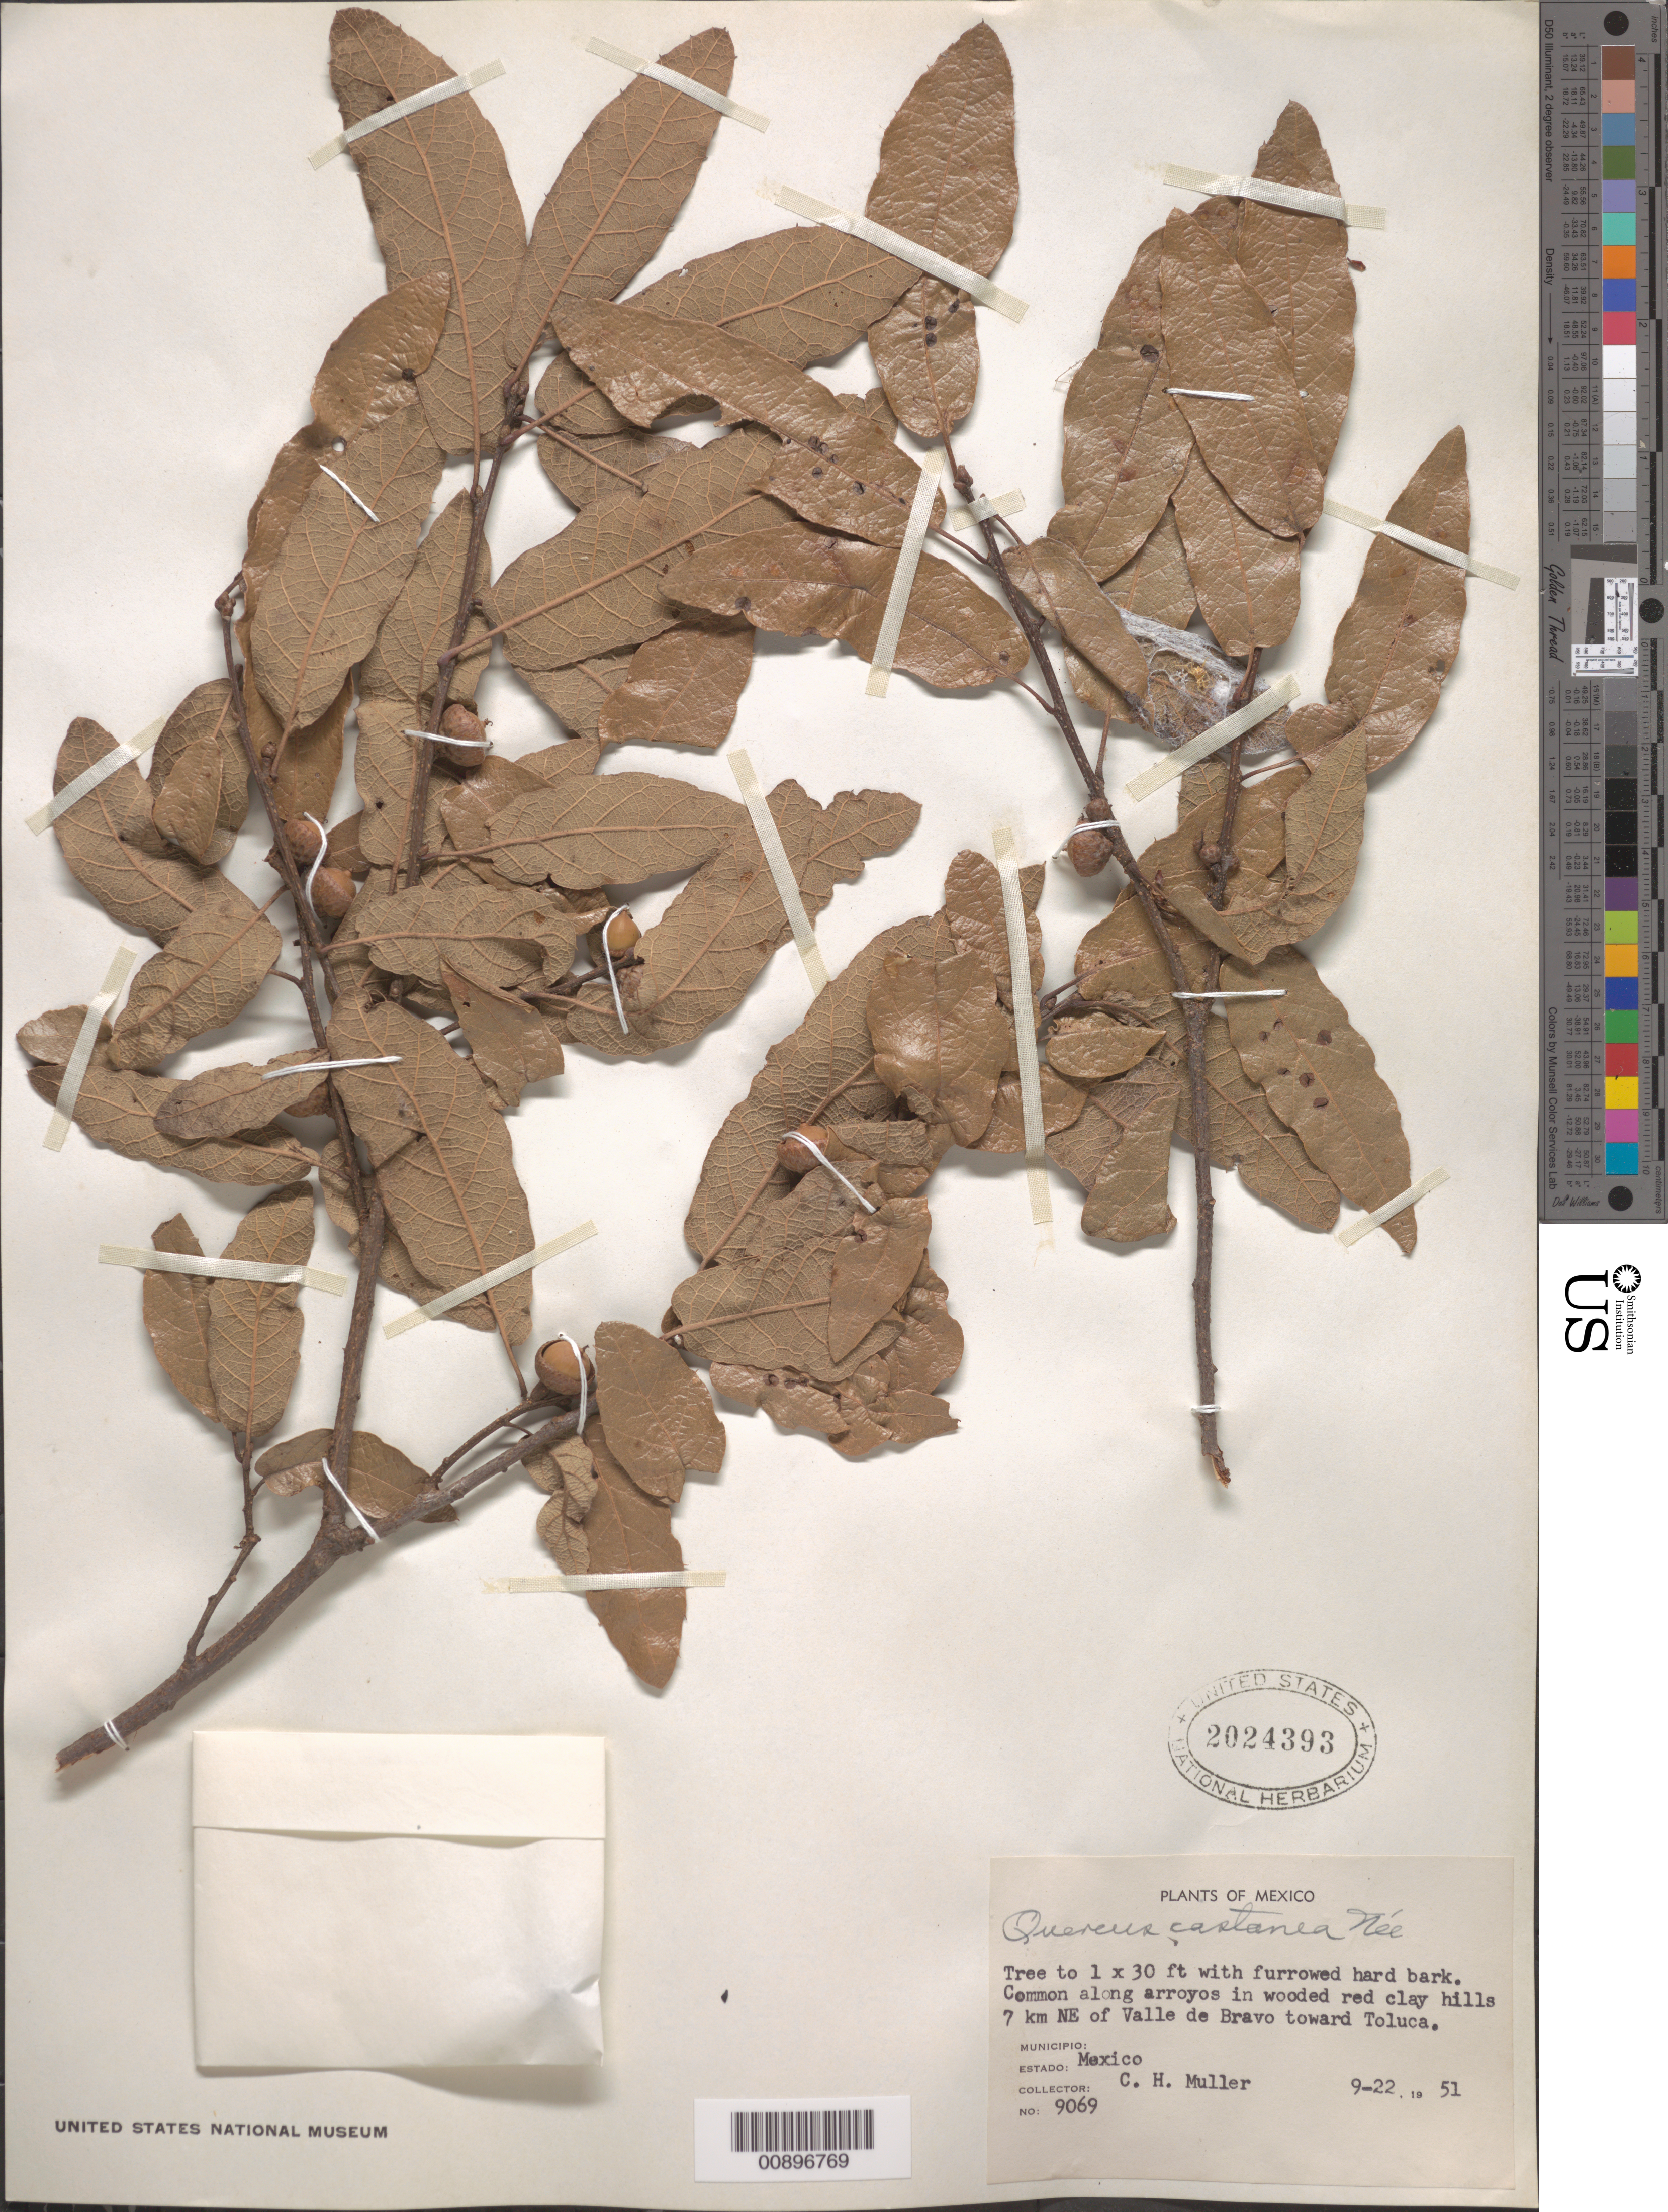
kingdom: Plantae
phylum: Tracheophyta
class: Magnoliopsida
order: Fagales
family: Fagaceae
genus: Quercus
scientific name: Quercus castanea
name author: Née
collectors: C. H. Muller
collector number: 9069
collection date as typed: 22 Sep 1951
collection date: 1951-09-22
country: Mexico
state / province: México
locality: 7 km. NE of Valle de Bravo toward Toluca. Estado de México.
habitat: Common along arroyos in wooded red clay hills.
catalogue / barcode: US 2024393